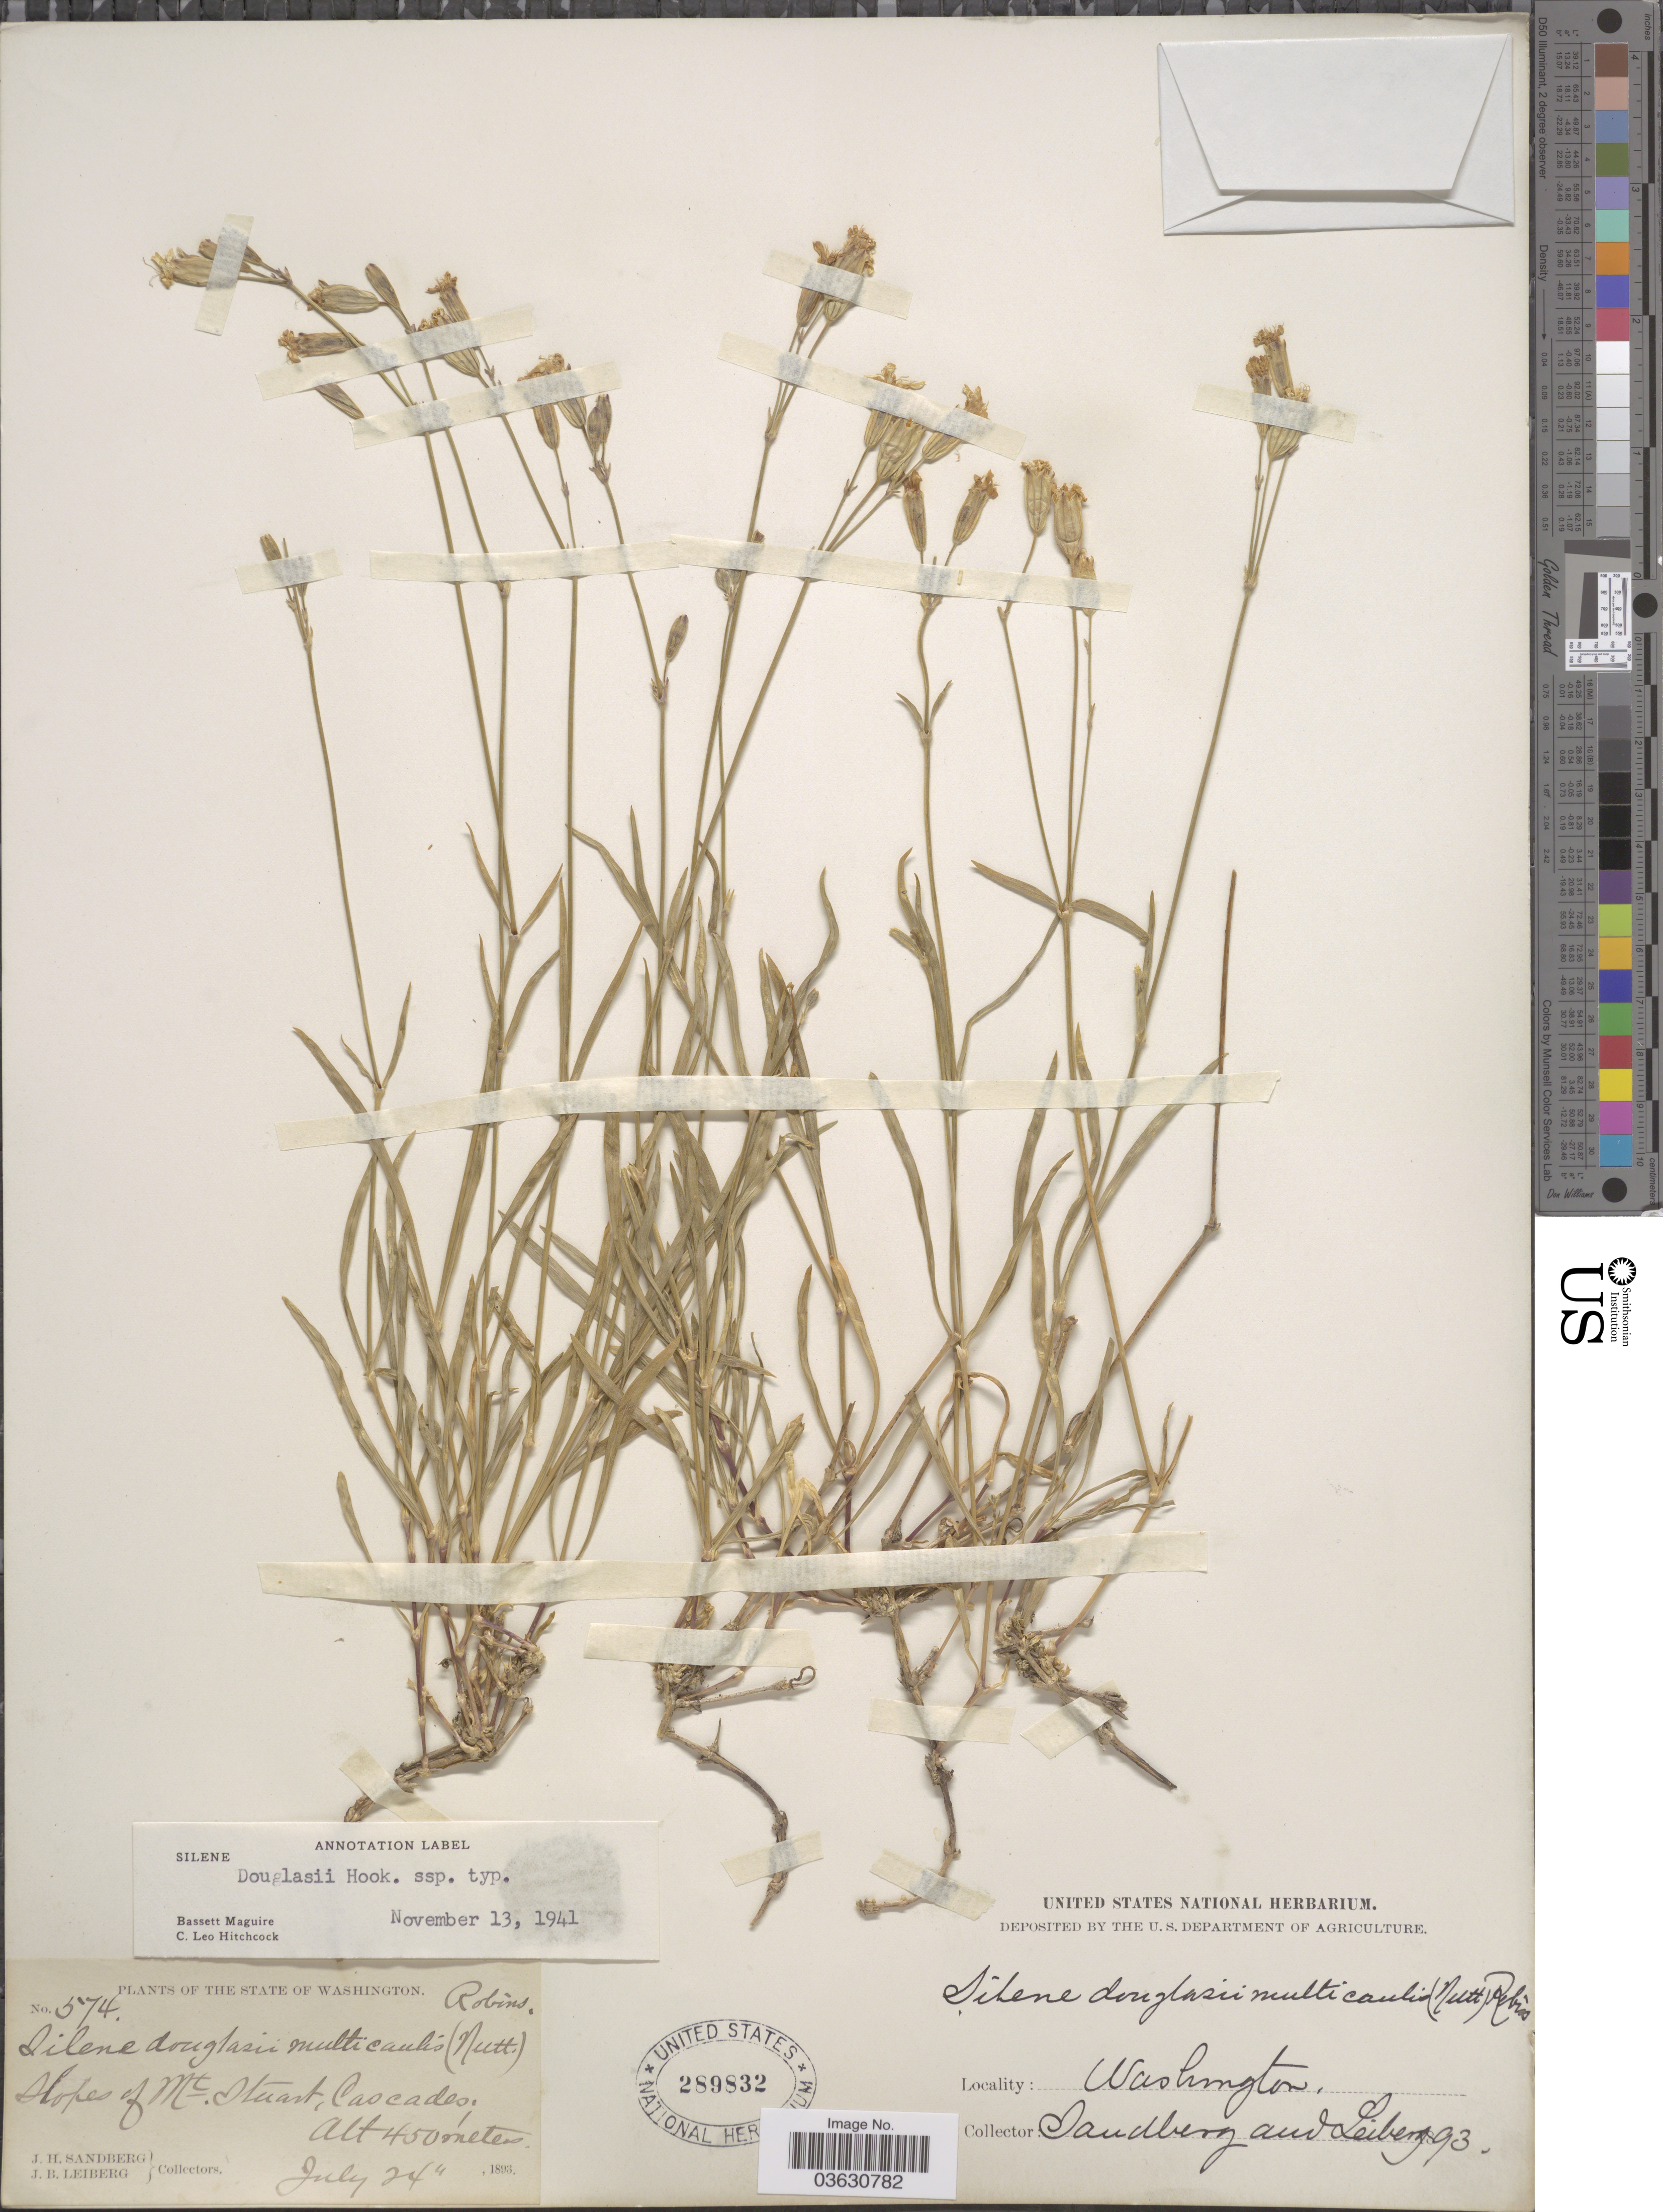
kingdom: Plantae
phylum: Tracheophyta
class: Magnoliopsida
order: Caryophyllales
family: Caryophyllaceae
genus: Silene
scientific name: Silene douglasii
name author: Hook.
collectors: J. H. Sandberg & J. B. Leiberg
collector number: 574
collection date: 1893-07-24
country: United States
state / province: Washington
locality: Slopes of Mt. Stuart, Cascades.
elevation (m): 450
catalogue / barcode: US 289832